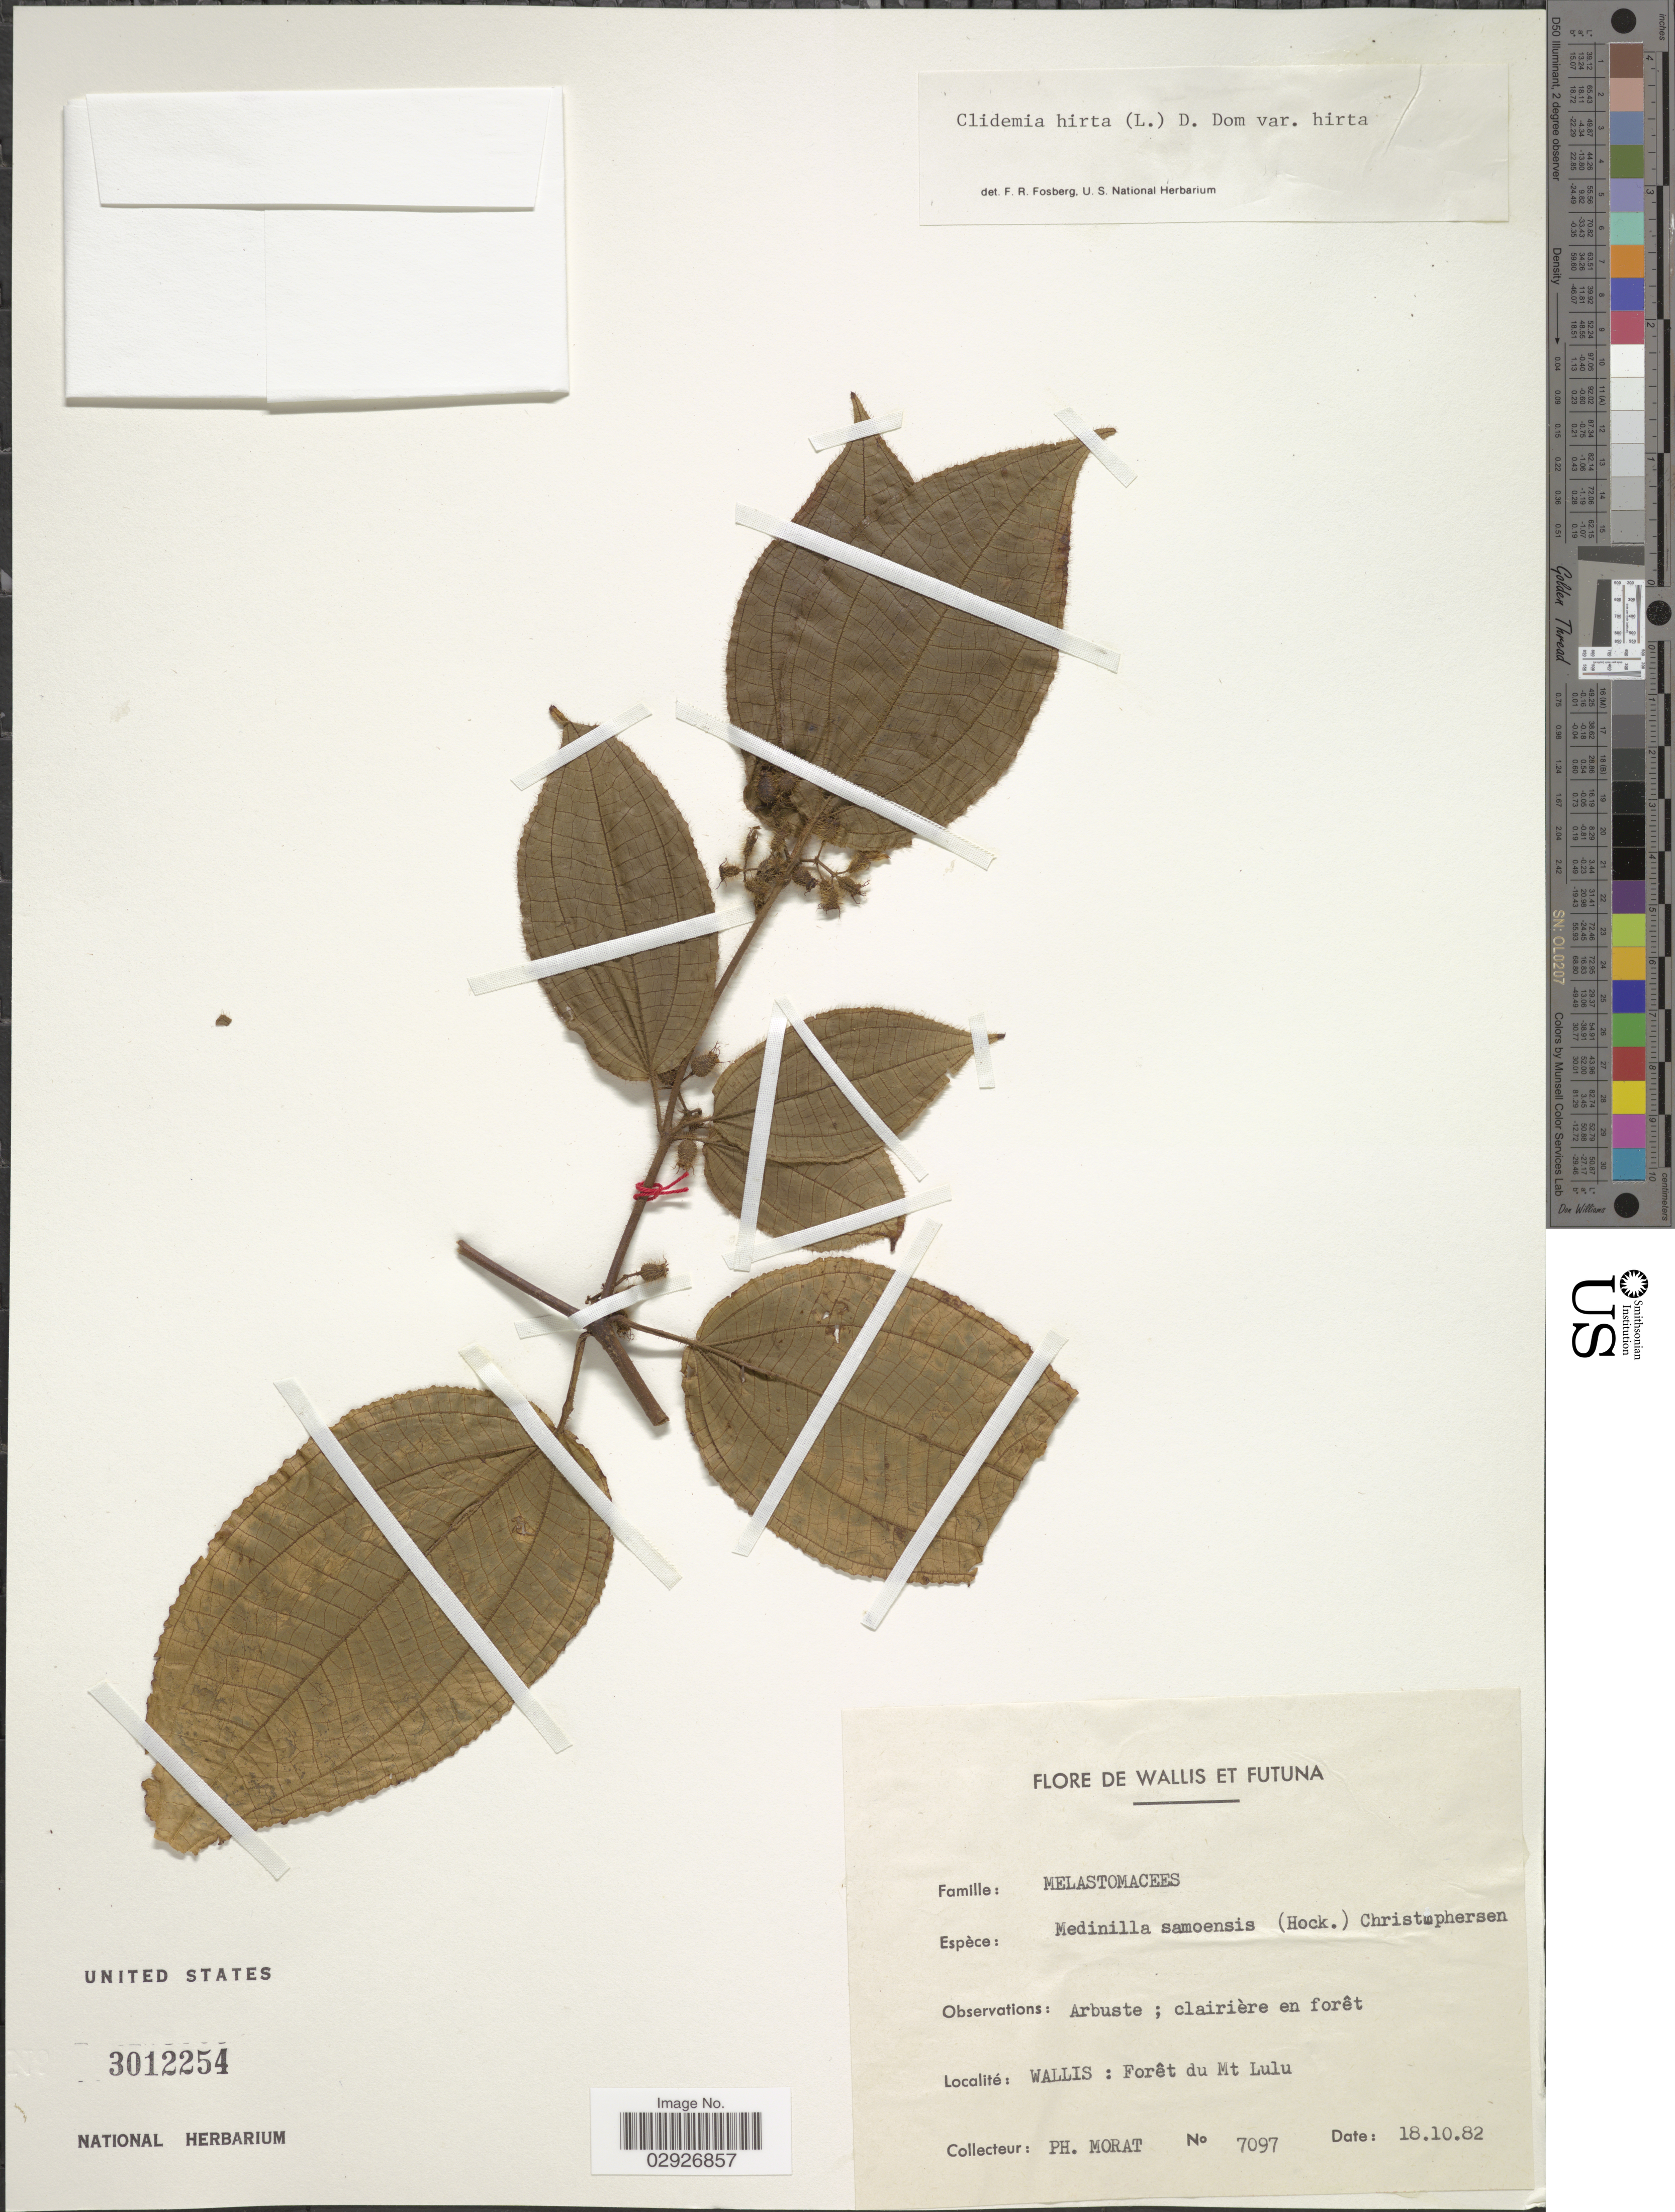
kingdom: Plantae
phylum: Tracheophyta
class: Magnoliopsida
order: Myrtales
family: Melastomataceae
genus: Medinilla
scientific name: Medinilla samoensis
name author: Christoph.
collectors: P. Morat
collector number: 7097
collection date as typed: Transcribed d/m/y: 18/10/82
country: Wallis and Futuna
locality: Wallis: Forêt du Mt Lulu.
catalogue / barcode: US 3012254